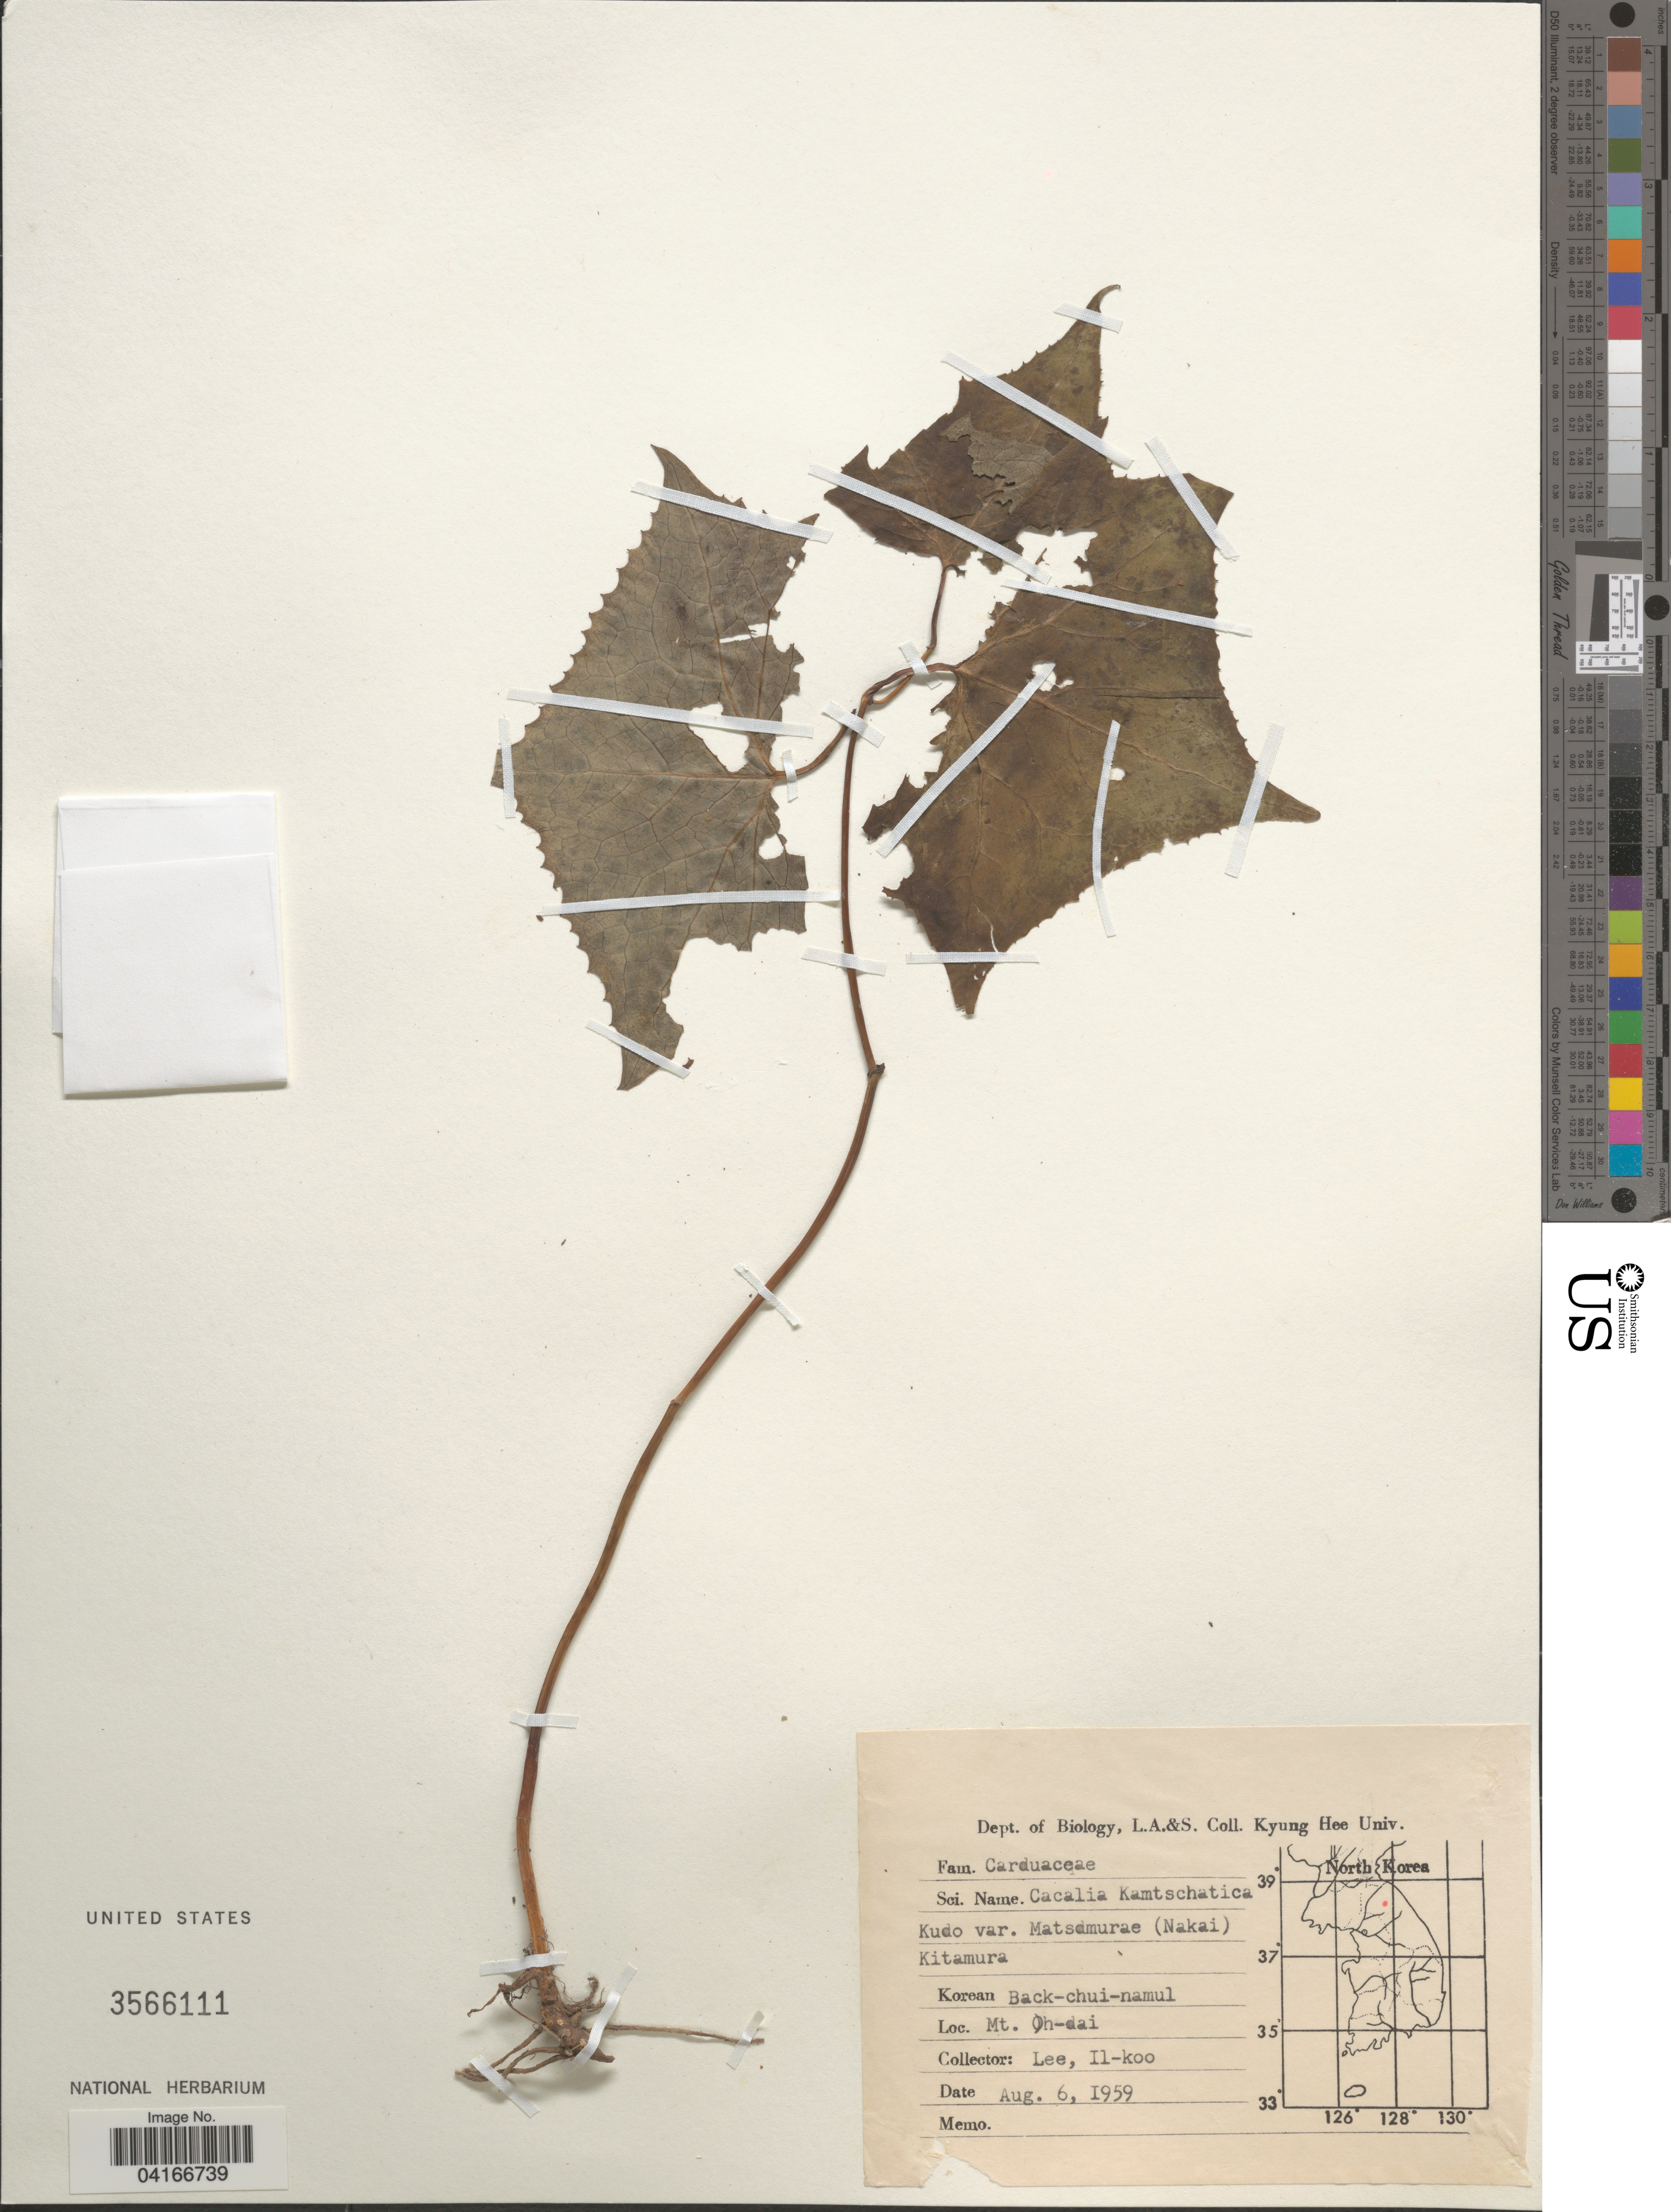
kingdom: Plantae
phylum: Tracheophyta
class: Magnoliopsida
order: Asterales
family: Asteraceae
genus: Cacalia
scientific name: Cacalia auriculata var. matsumurana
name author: Nakai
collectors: I. Lee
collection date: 1959-08-06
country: North Korea / South Korea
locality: Mt. Oh-dai.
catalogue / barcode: US 3566111